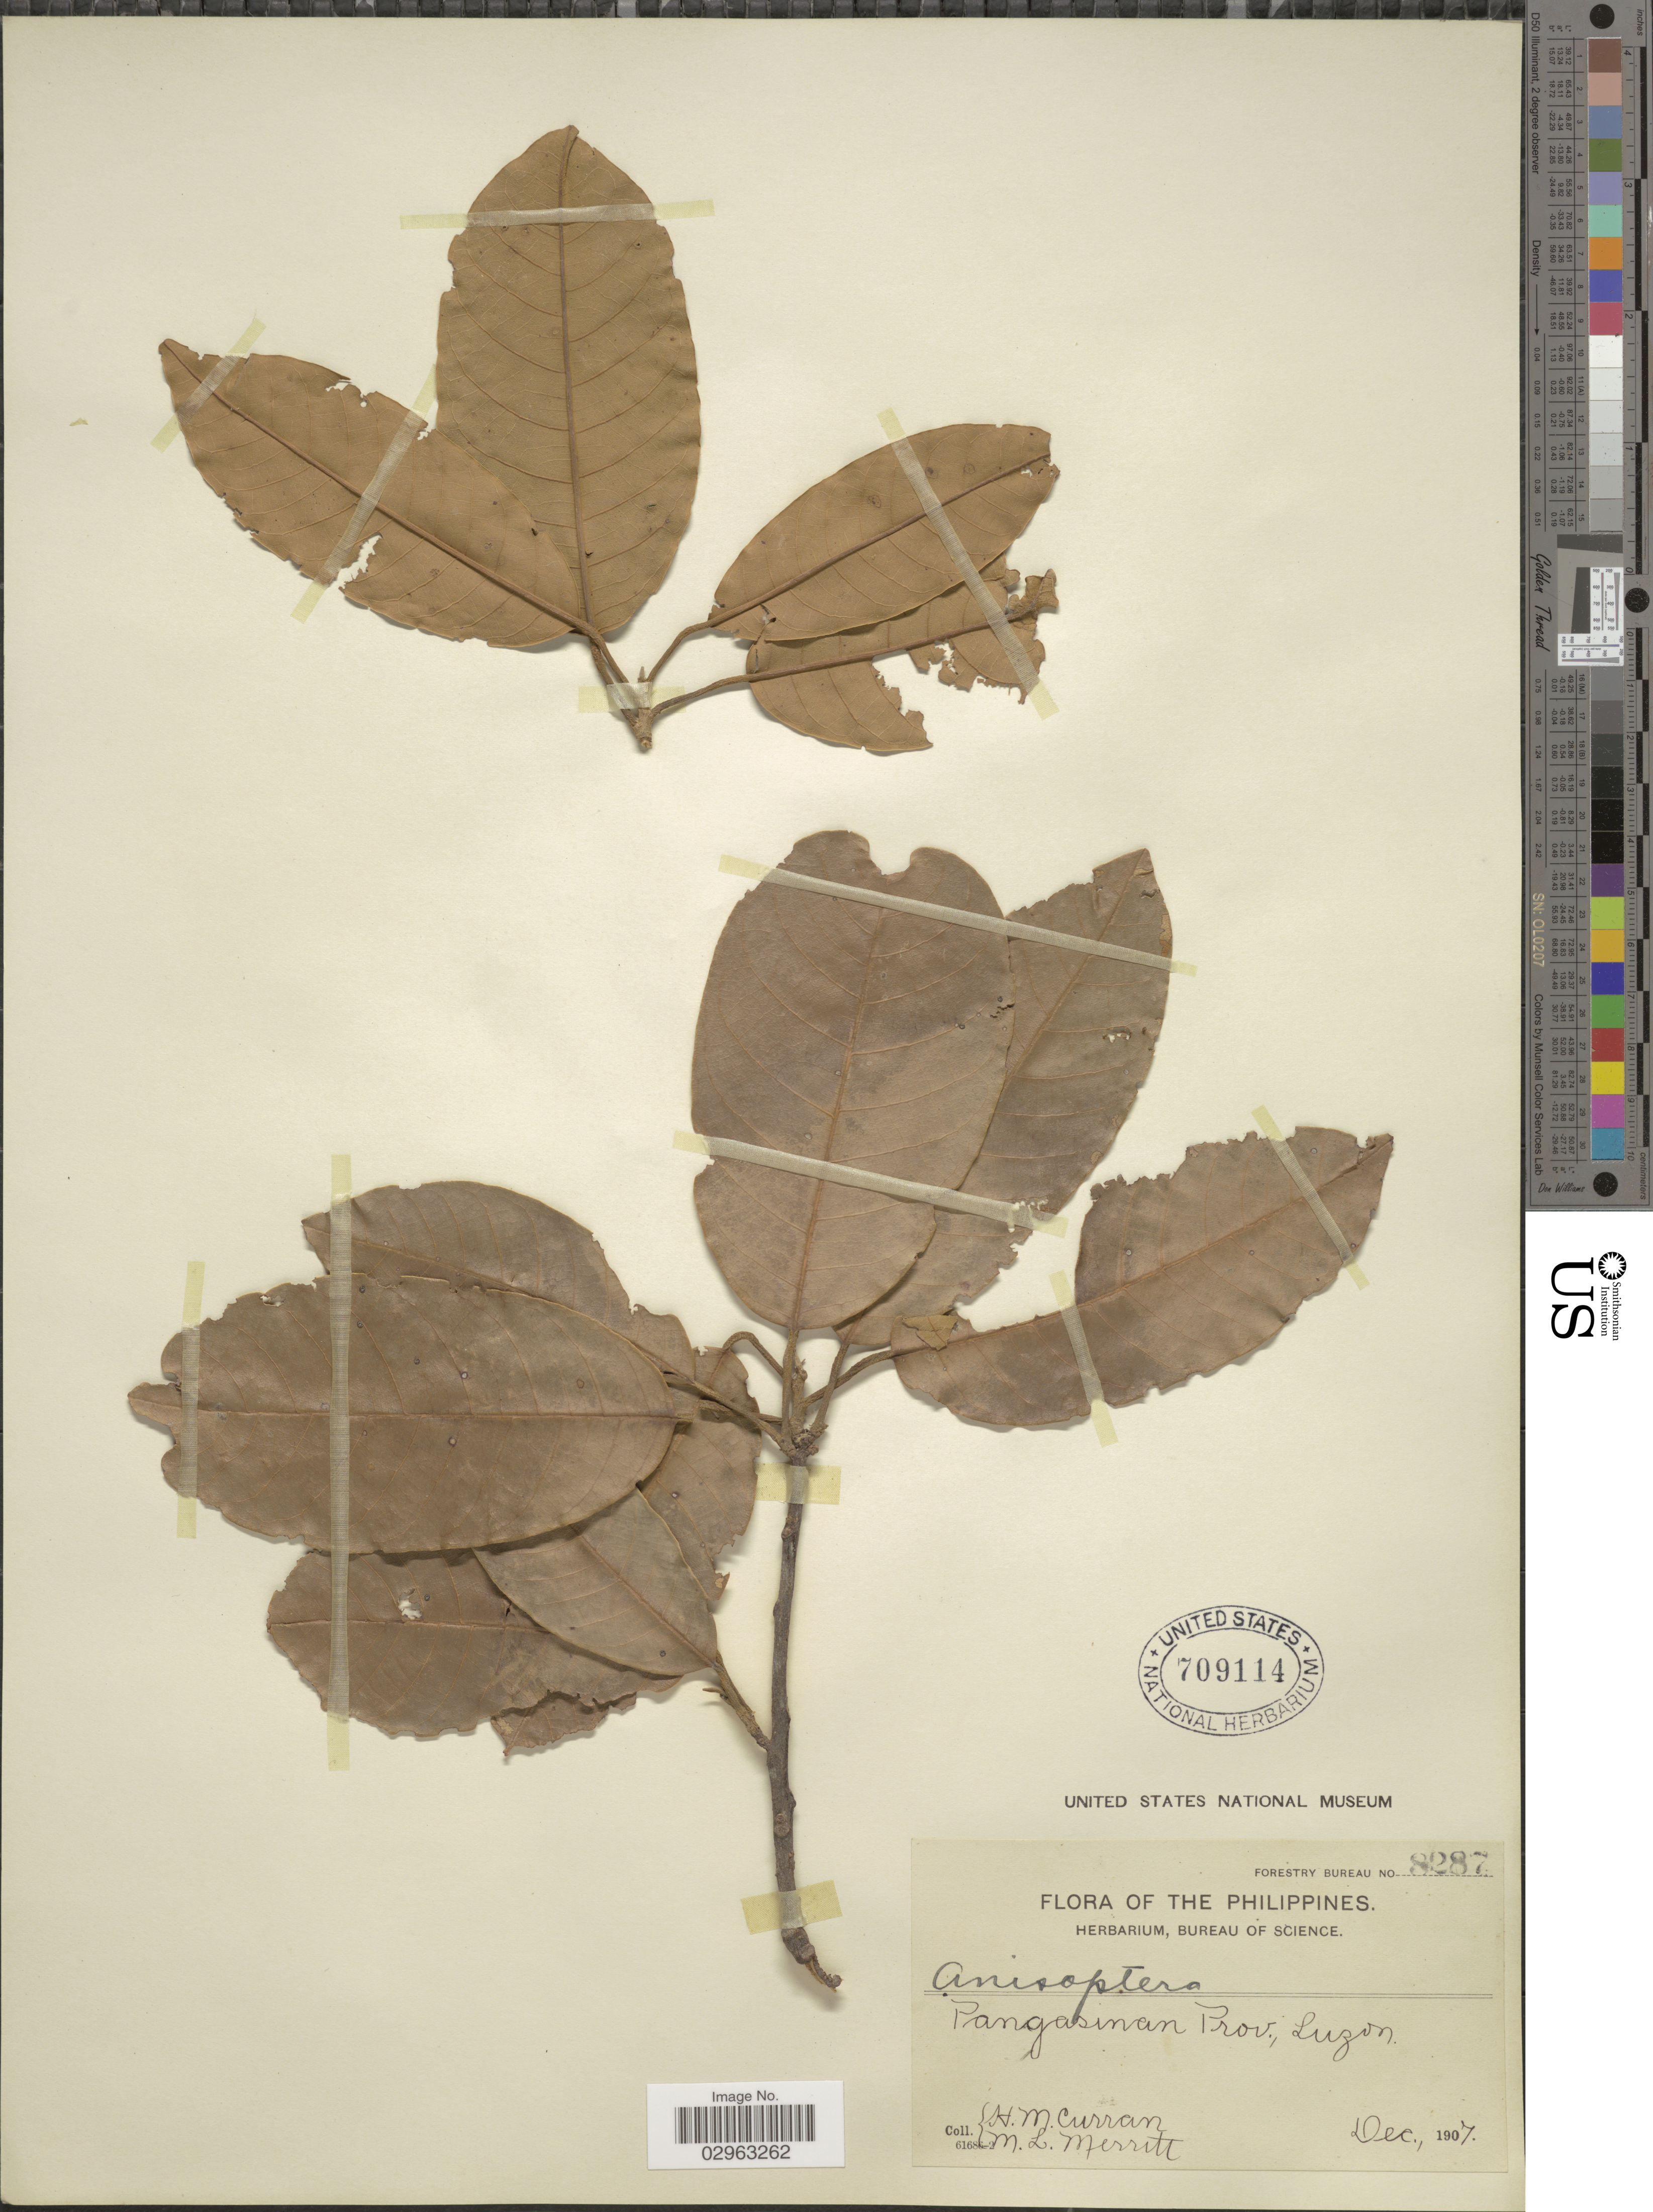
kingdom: Plantae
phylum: Tracheophyta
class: Magnoliopsida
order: Malvales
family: Dipterocarpaceae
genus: Anisoptera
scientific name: Anisoptera sp.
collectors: H. M. Curran & M. L. Merritt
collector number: Forestry Bureau 8287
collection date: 1907-12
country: Philippines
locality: Pangasinan Prov., Luzon.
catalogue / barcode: US 709114